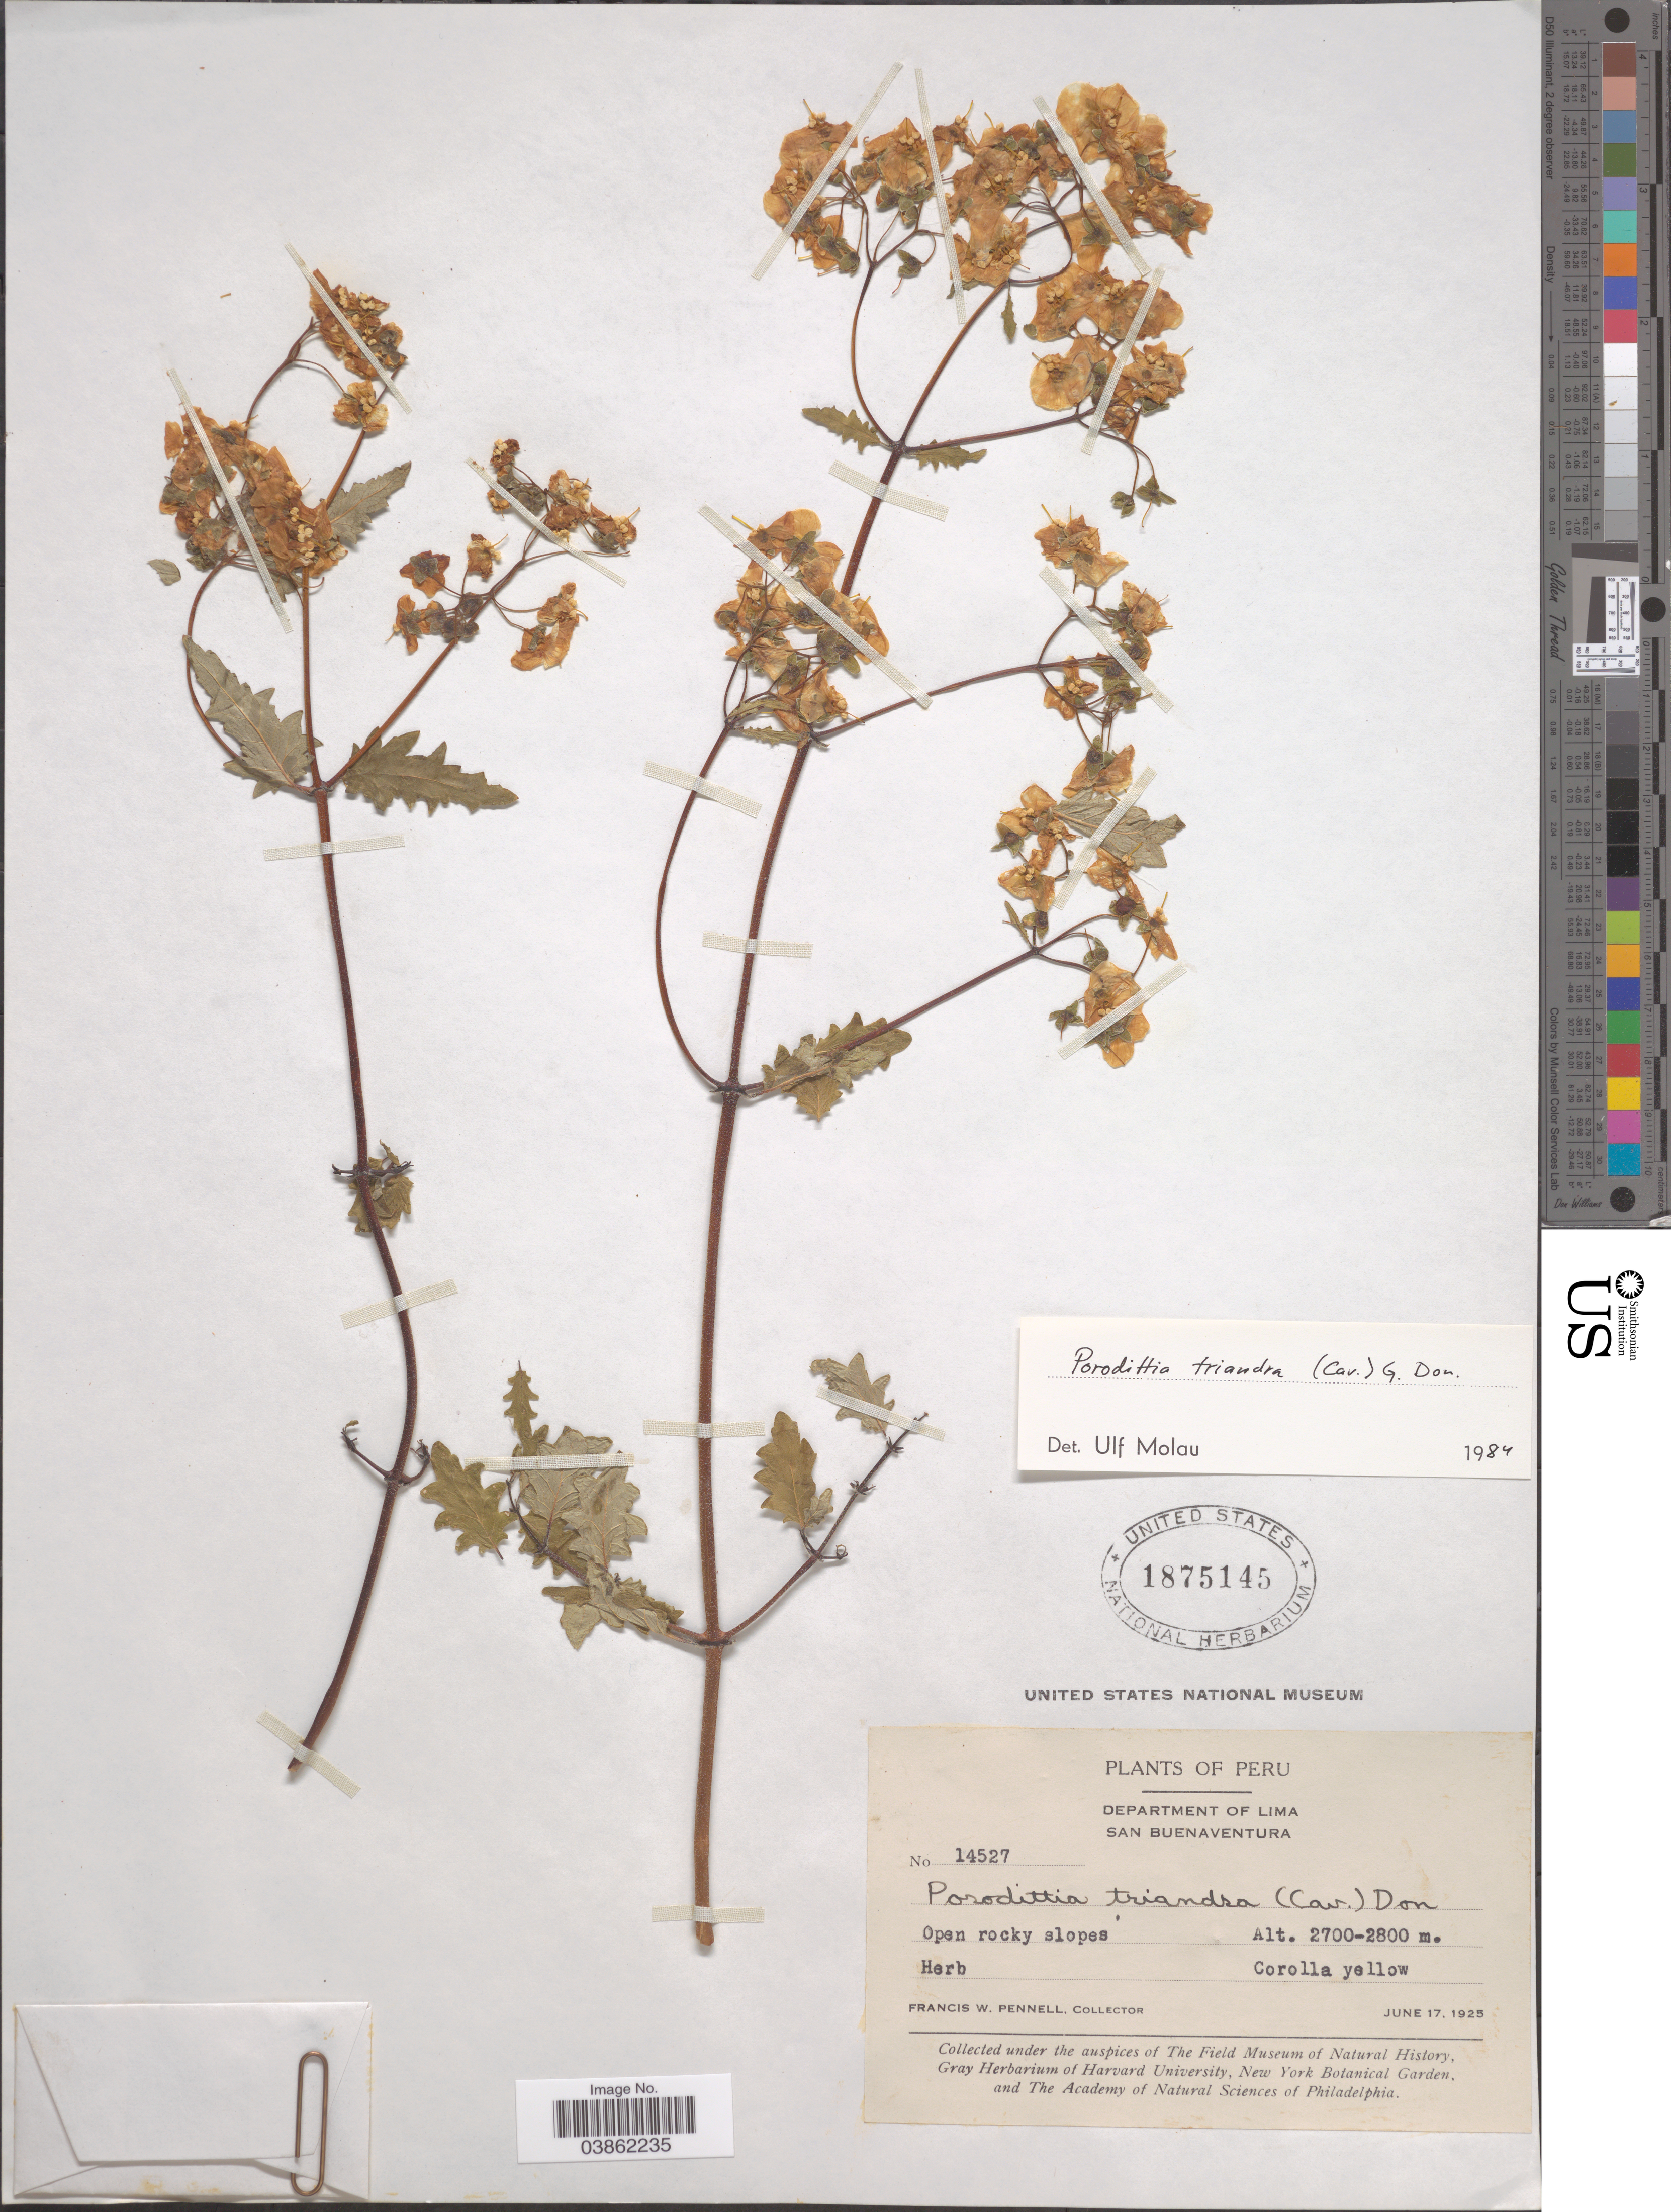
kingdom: Plantae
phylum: Tracheophyta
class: Magnoliopsida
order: Lamiales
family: Calceolariaceae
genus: Porodittia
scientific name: Porodittia triandra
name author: G. Don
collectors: F. W. Pennell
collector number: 14527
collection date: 1925-06-17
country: Peru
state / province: Lima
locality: Department of Lima. San Buenaventura.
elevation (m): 2700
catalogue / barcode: US 1875145